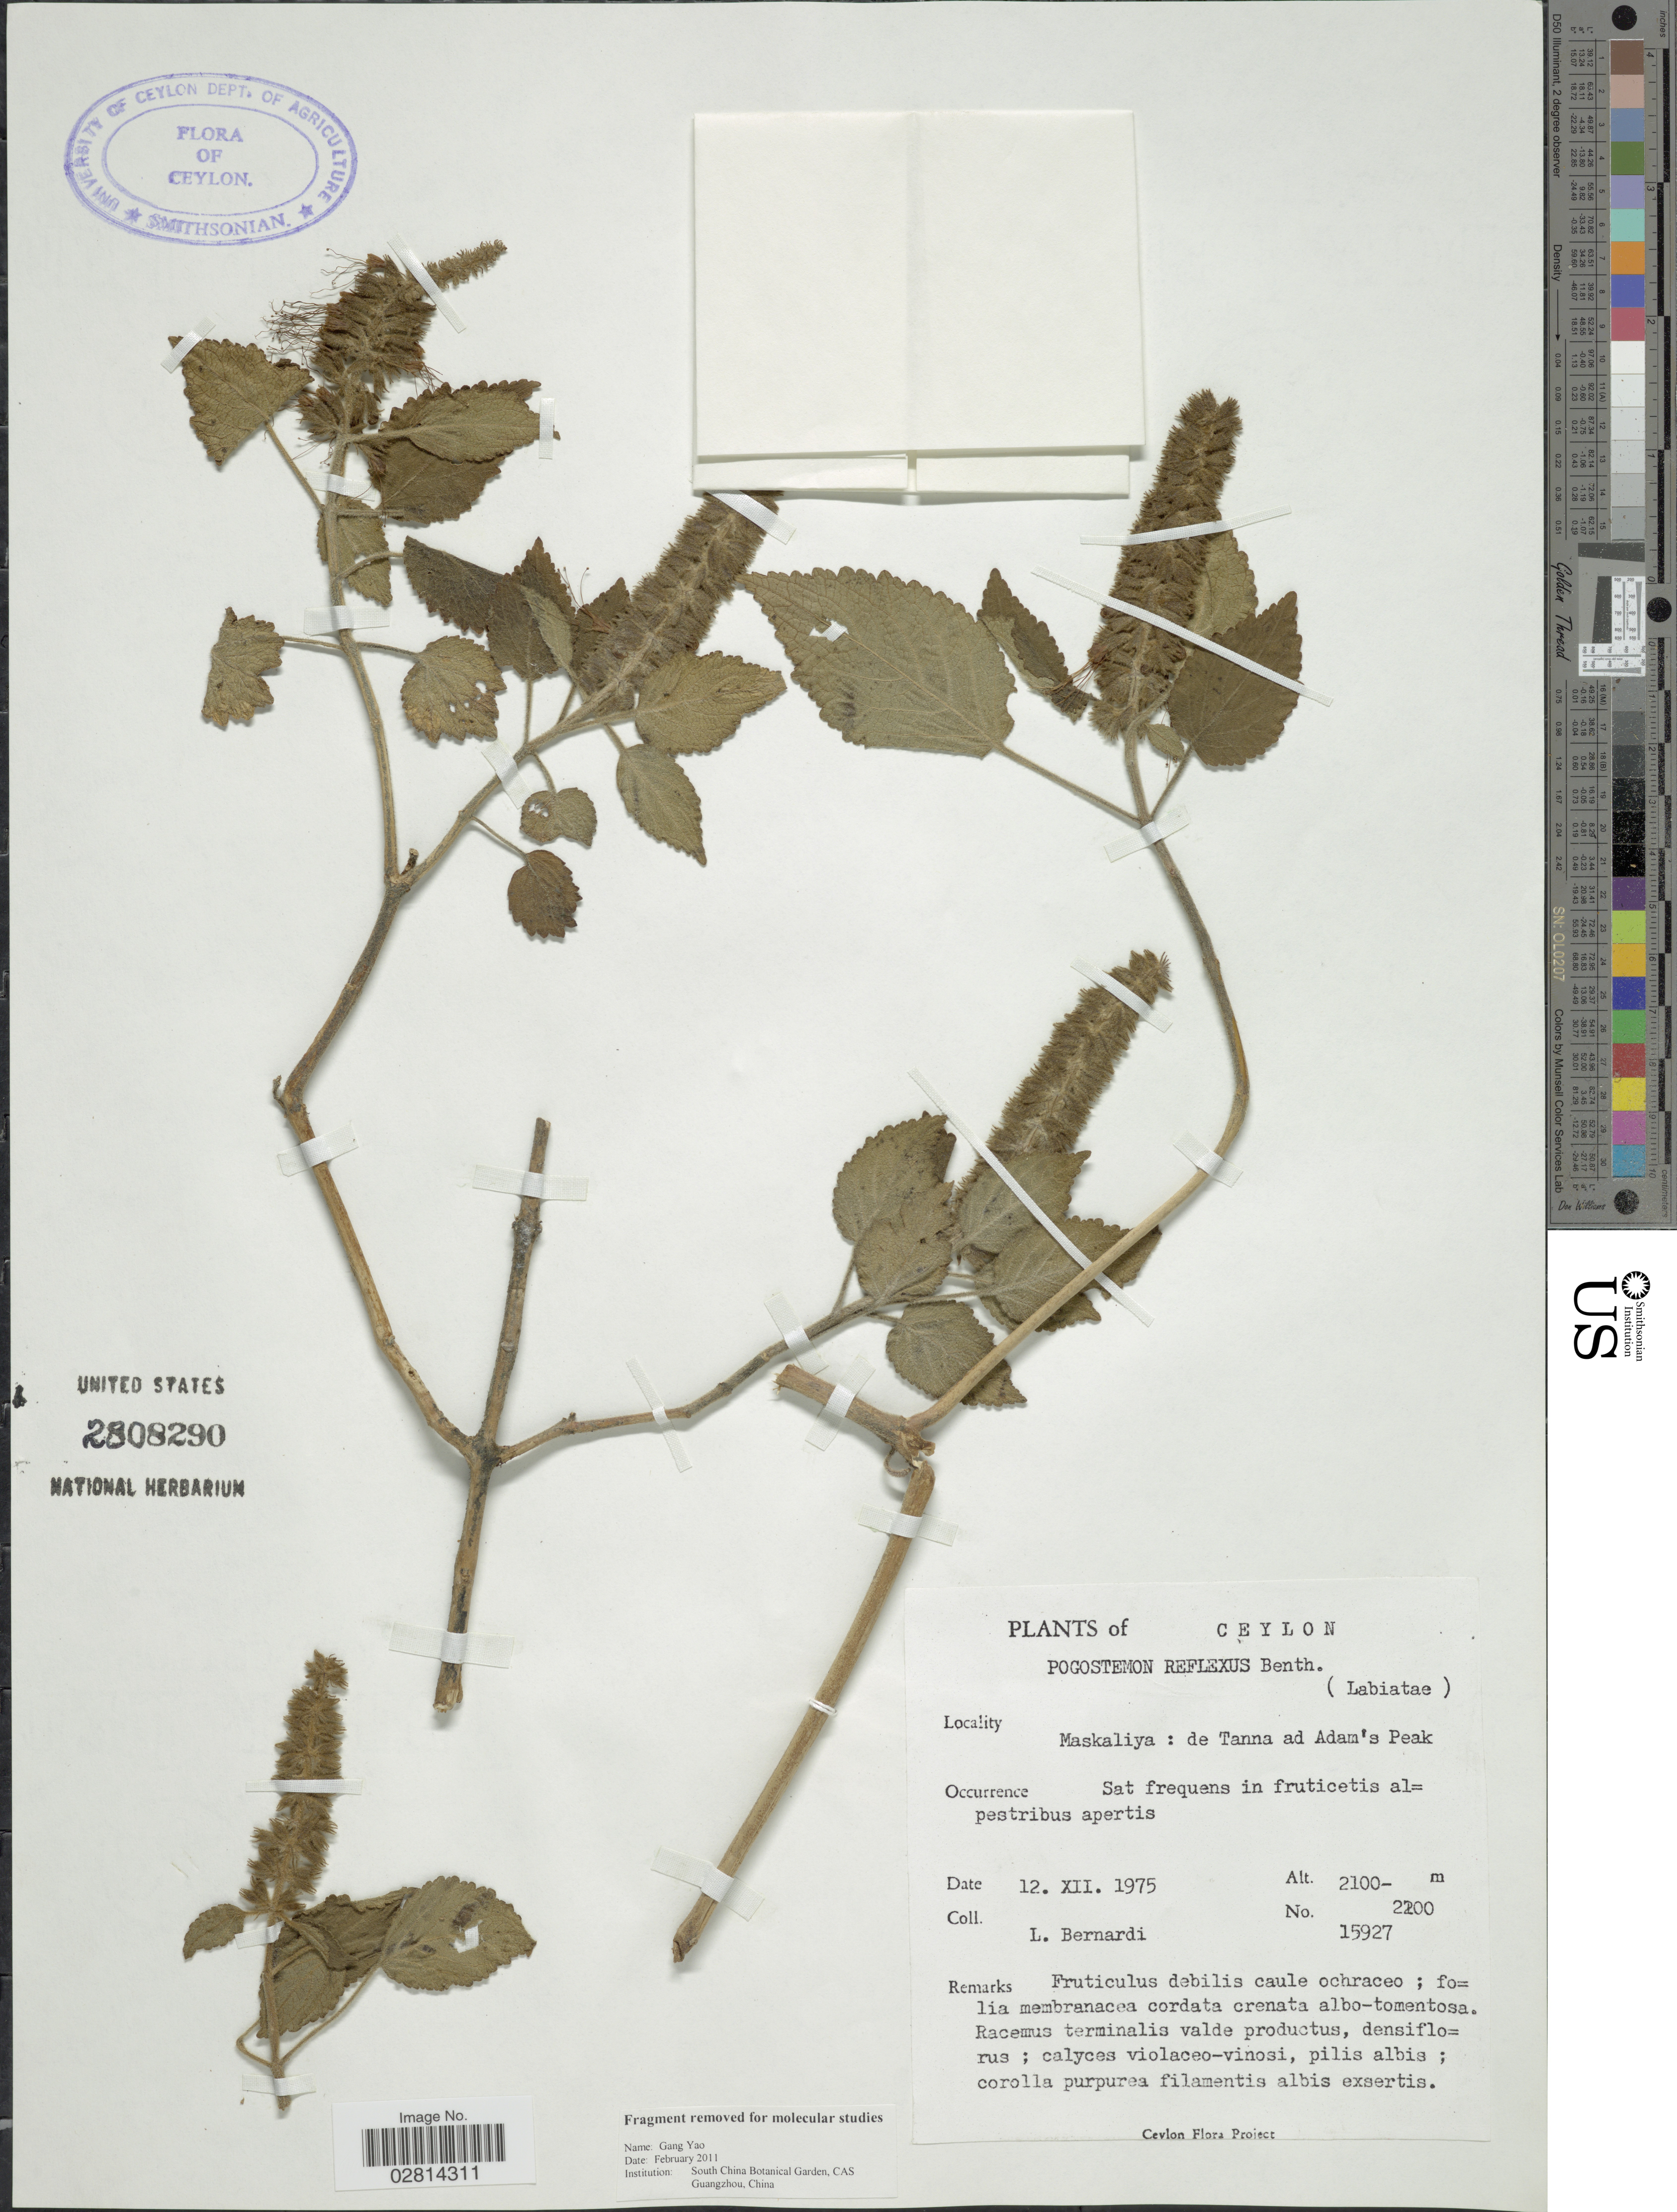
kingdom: Plantae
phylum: Tracheophyta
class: Magnoliopsida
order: Lamiales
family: Lamiaceae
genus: Pogostemon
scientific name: Pogostemon reflexus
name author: Benth.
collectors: L. Bernardi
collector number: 15927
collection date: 1975-12-12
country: Sri Lanka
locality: Ceylon. Maskaliya: de Tanna and Adam's Peak.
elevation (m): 2100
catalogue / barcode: US 2808290